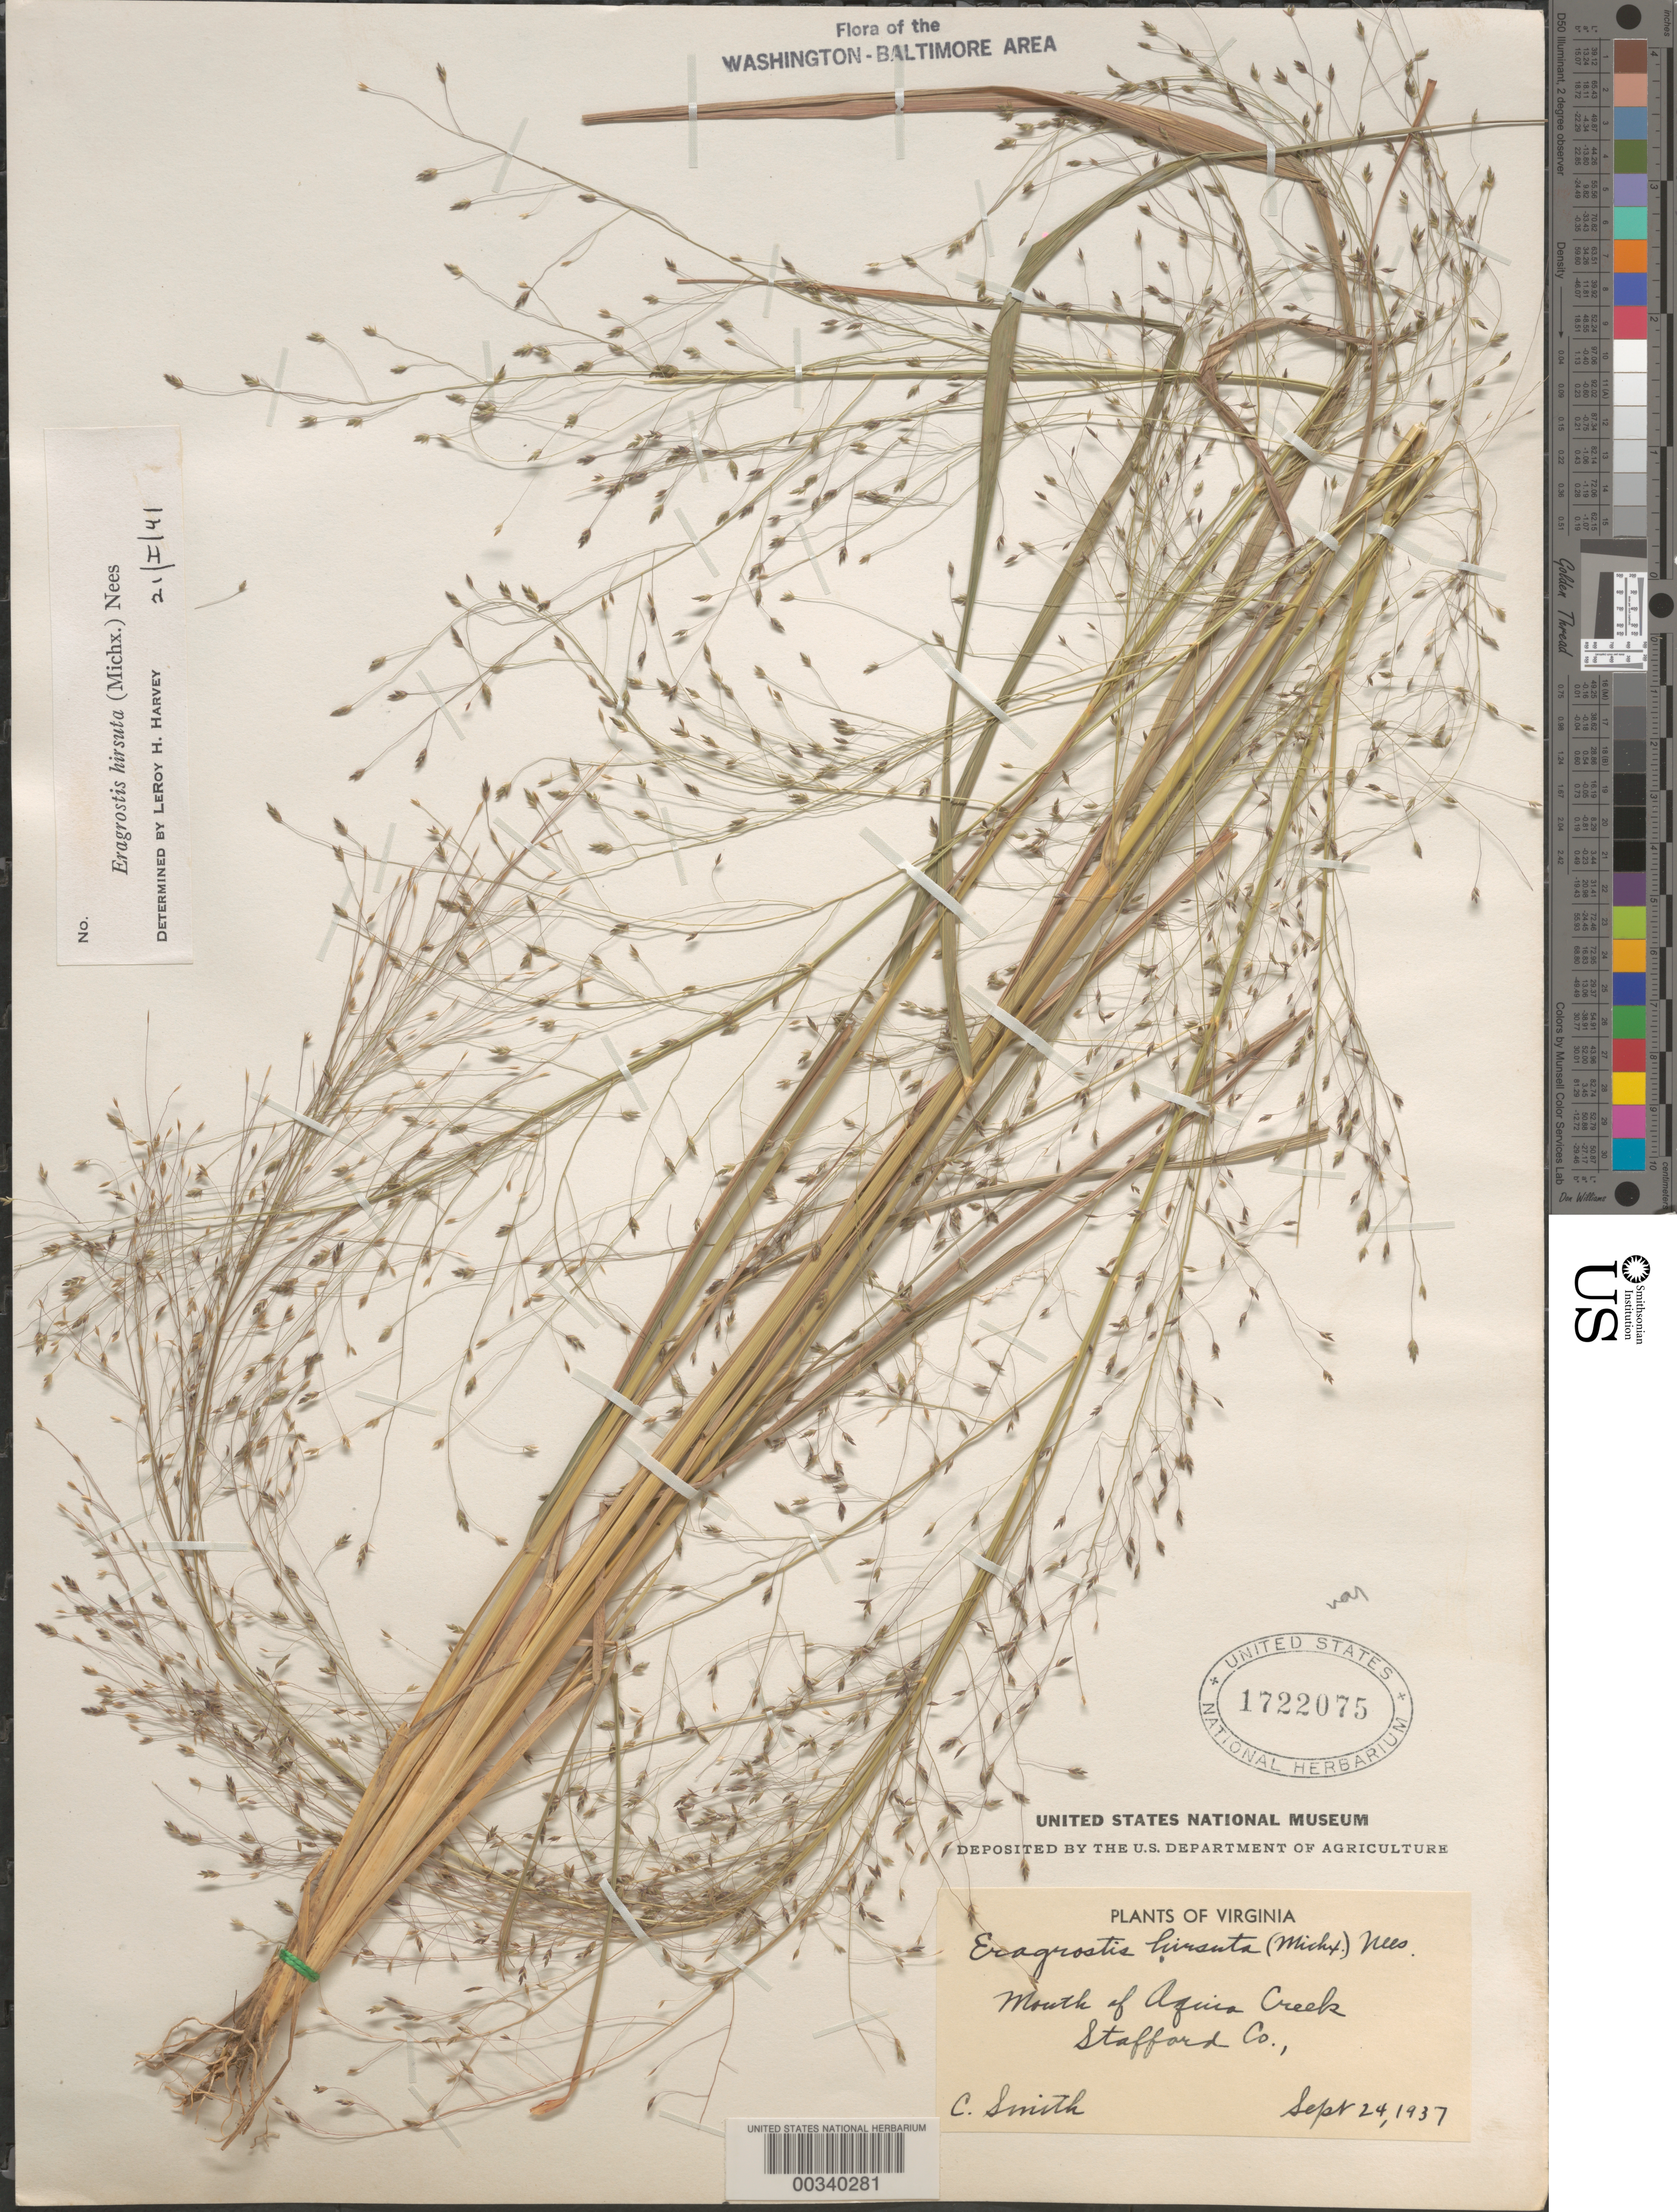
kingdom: Plantae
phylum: Tracheophyta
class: Liliopsida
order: Poales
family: Poaceae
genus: Eragrostis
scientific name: Eragrostis hirsuta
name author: (Michx.) Nees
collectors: C. Smith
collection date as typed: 24 Sep 1937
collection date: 1937-09-24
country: United States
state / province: Virginia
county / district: Stafford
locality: Mouth of Aquia Creek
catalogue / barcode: US 1722075